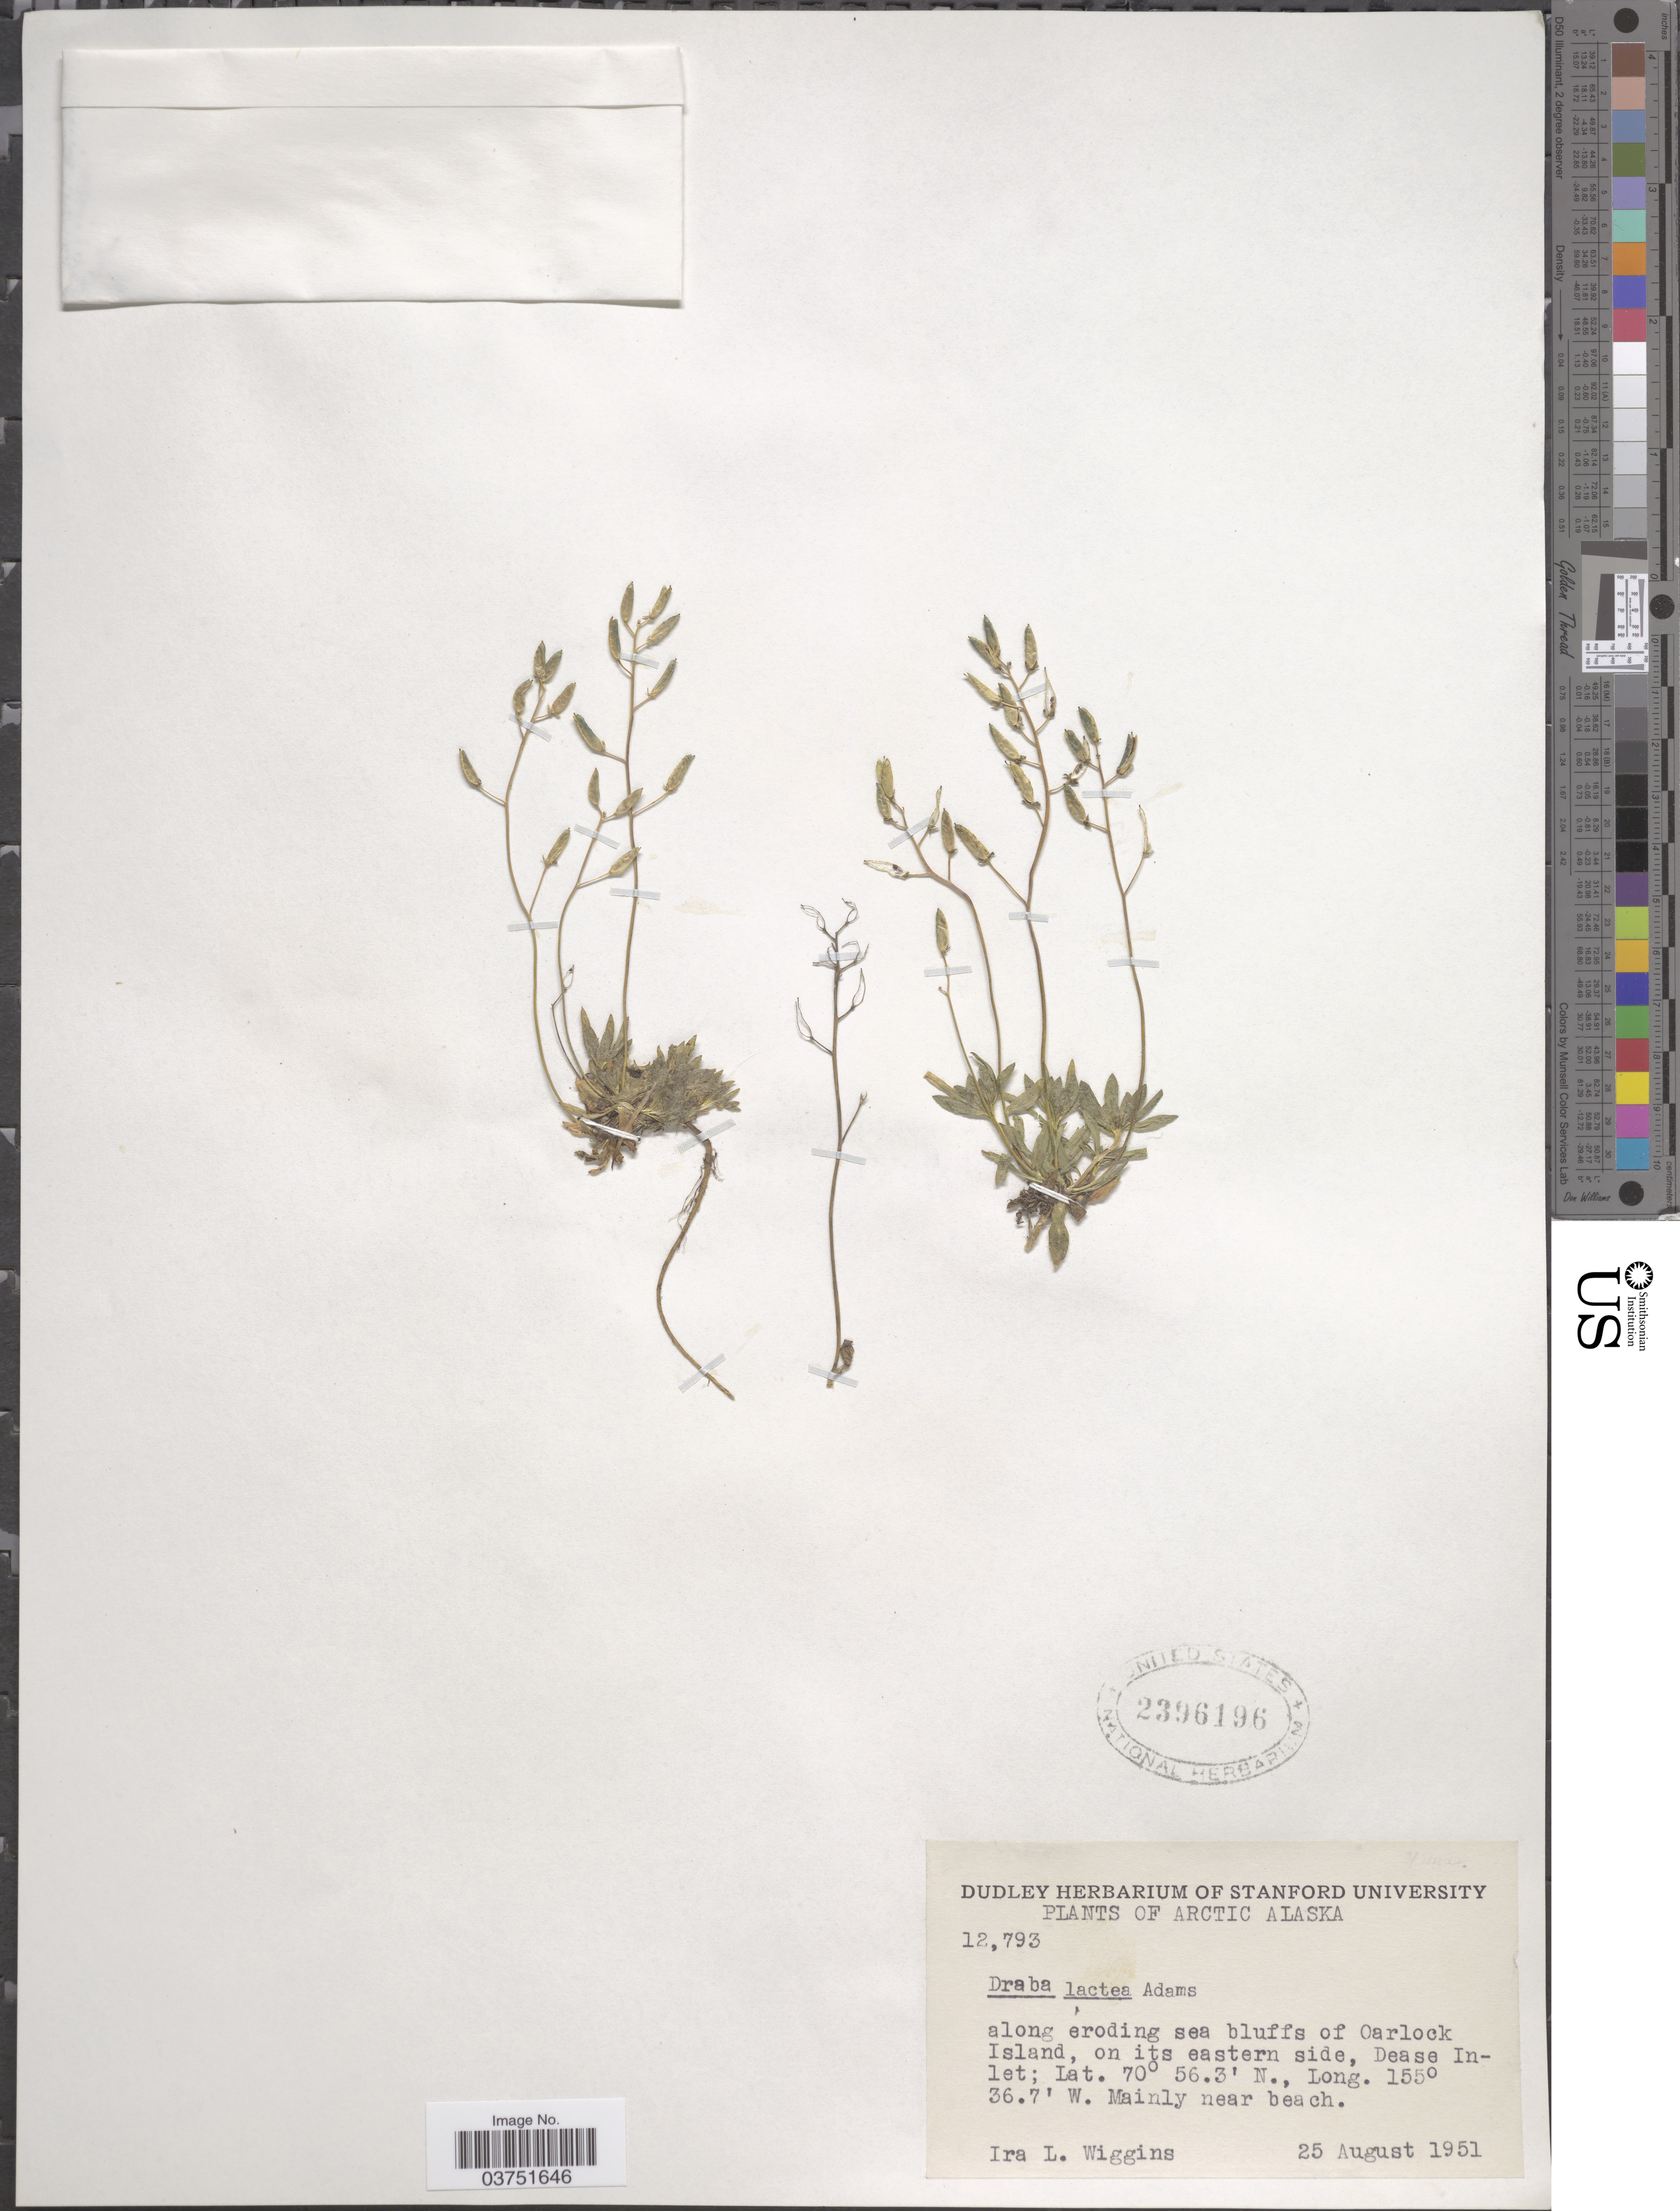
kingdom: Plantae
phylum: Tracheophyta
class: Magnoliopsida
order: Brassicales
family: Brassicaceae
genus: Draba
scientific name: Draba lactea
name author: Adams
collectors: I. L. Wiggins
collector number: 12793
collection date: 1951-08-25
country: United States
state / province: Alaska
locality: Arctic Alaska, along eroding sea bluffs of Oarlock Island on its eastern side, Dease Inlet.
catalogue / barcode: US 2396196